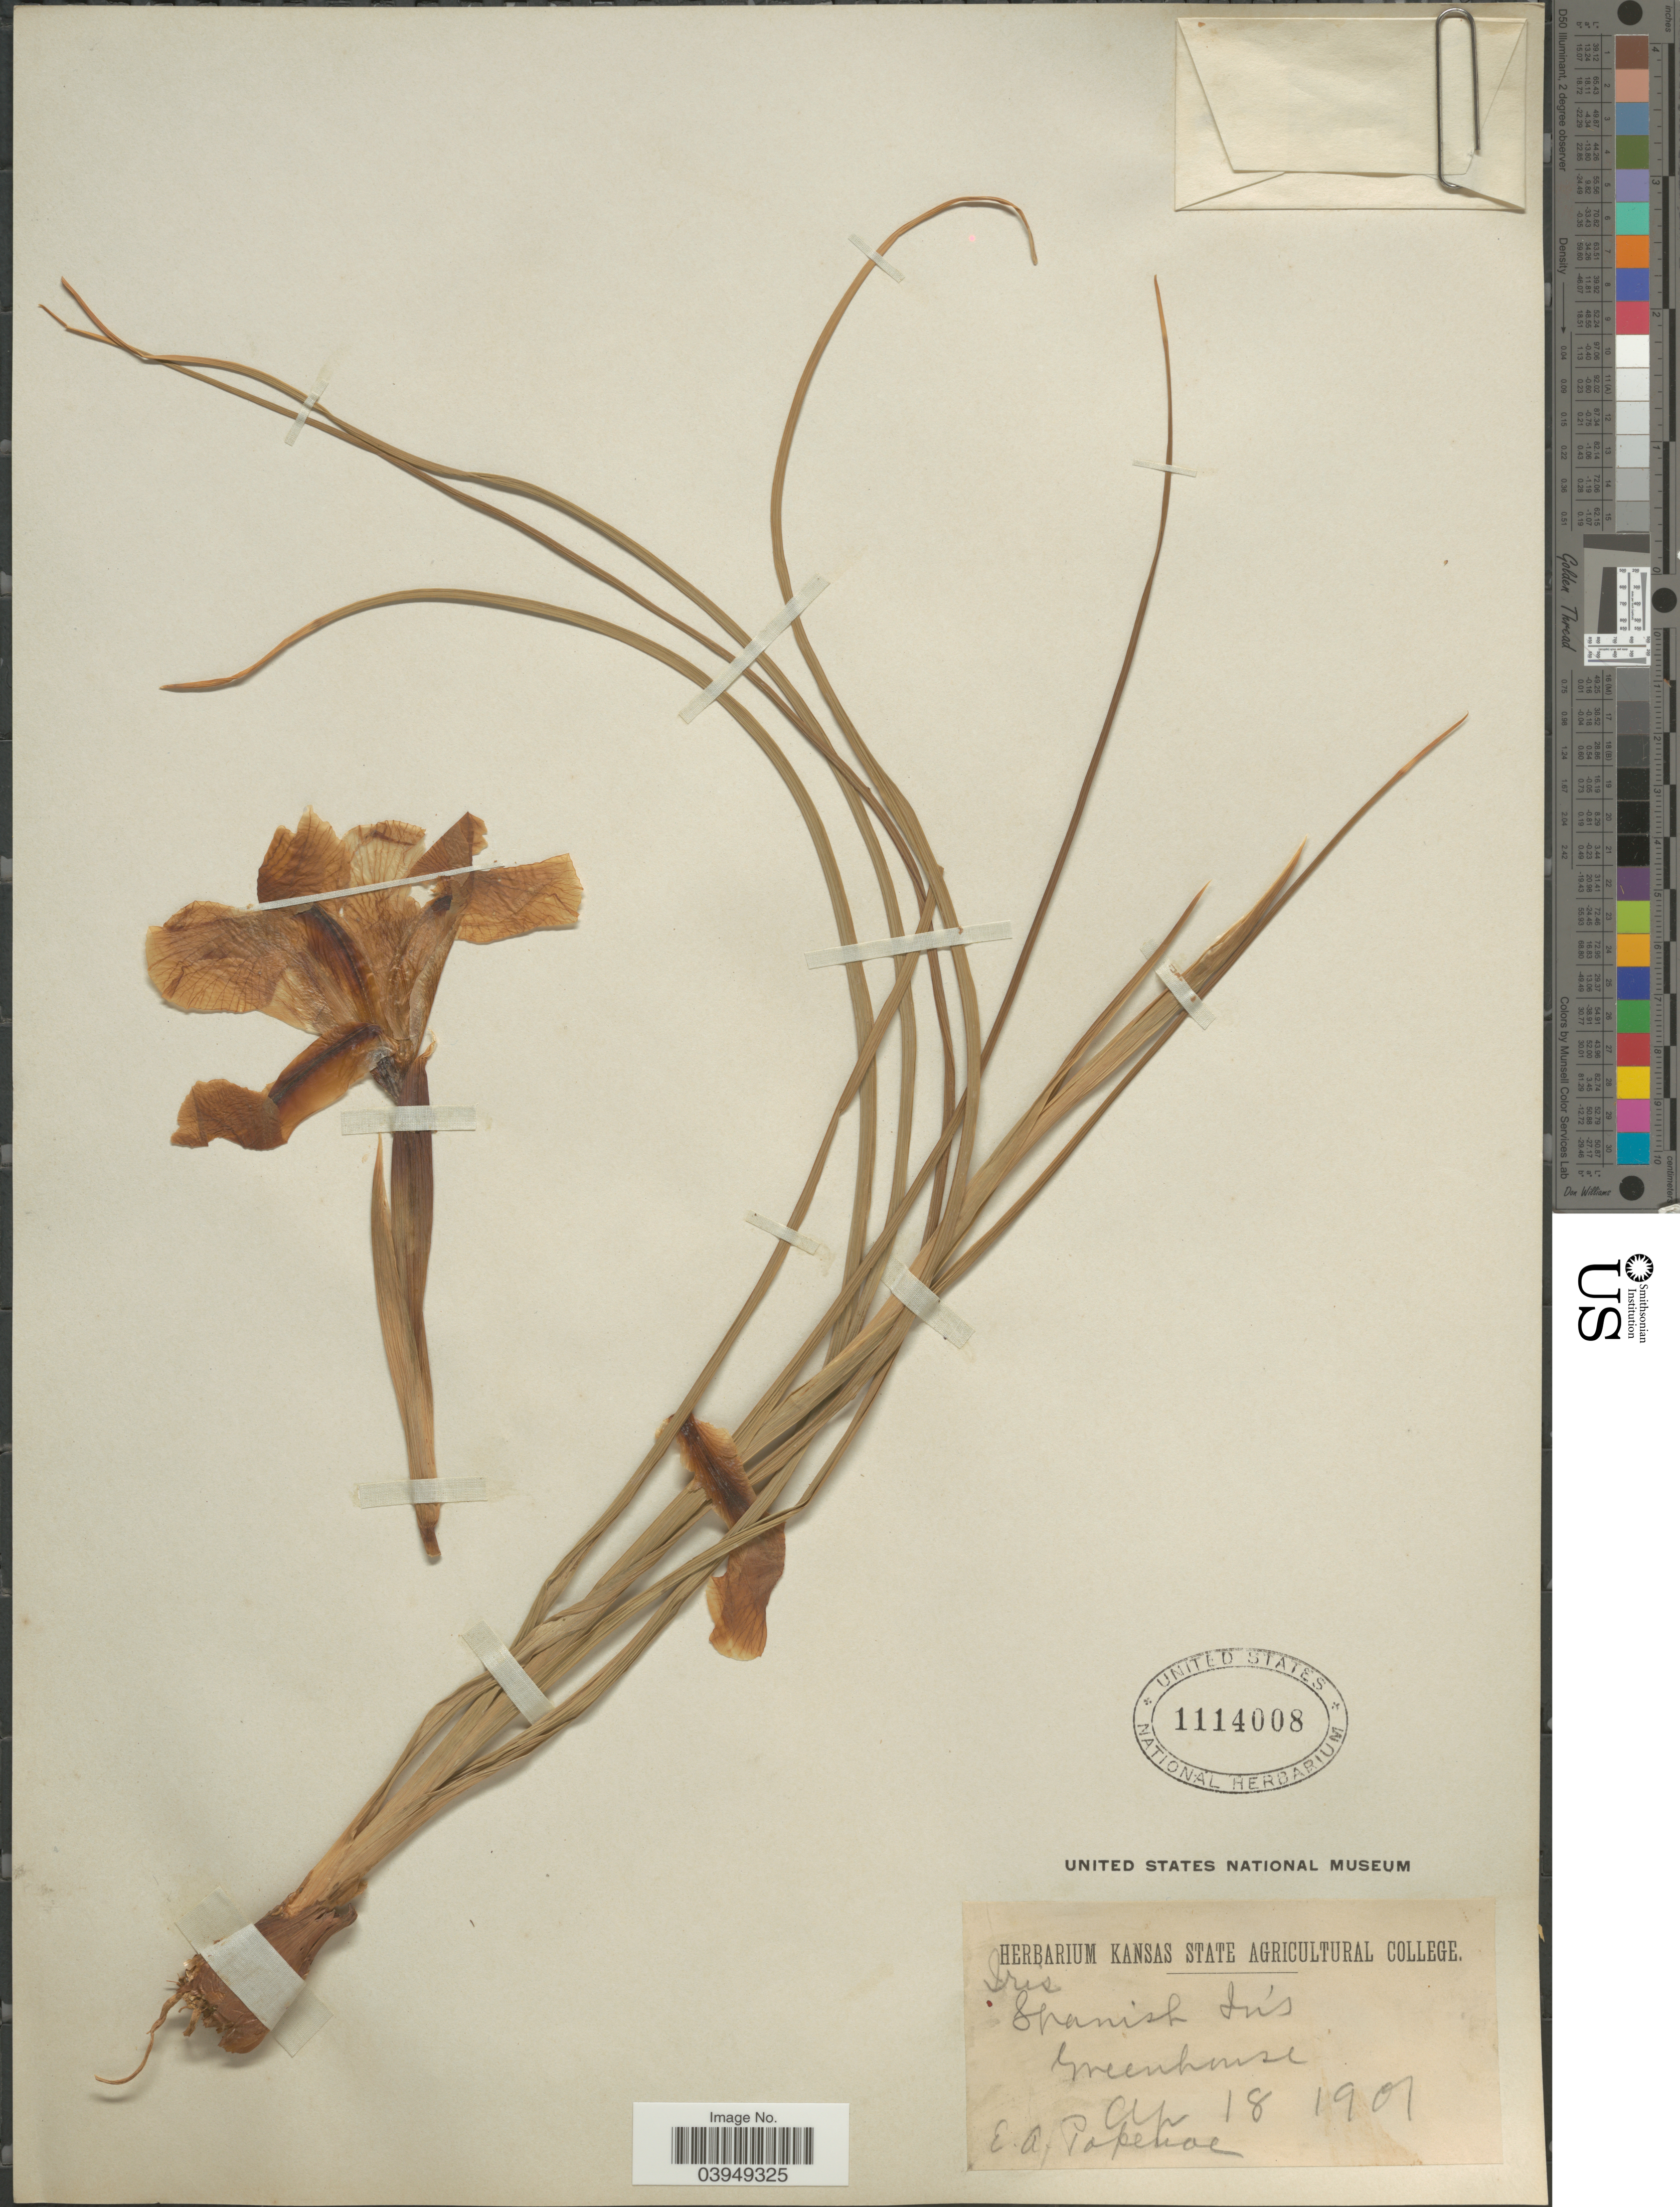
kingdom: Plantae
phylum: Tracheophyta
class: Liliopsida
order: Asparagales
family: Iridaceae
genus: Iris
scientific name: Iris sp.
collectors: E. A. Popenoe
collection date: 1901-04-18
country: United States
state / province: Kansas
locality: Greenhouse.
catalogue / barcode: US 1114008